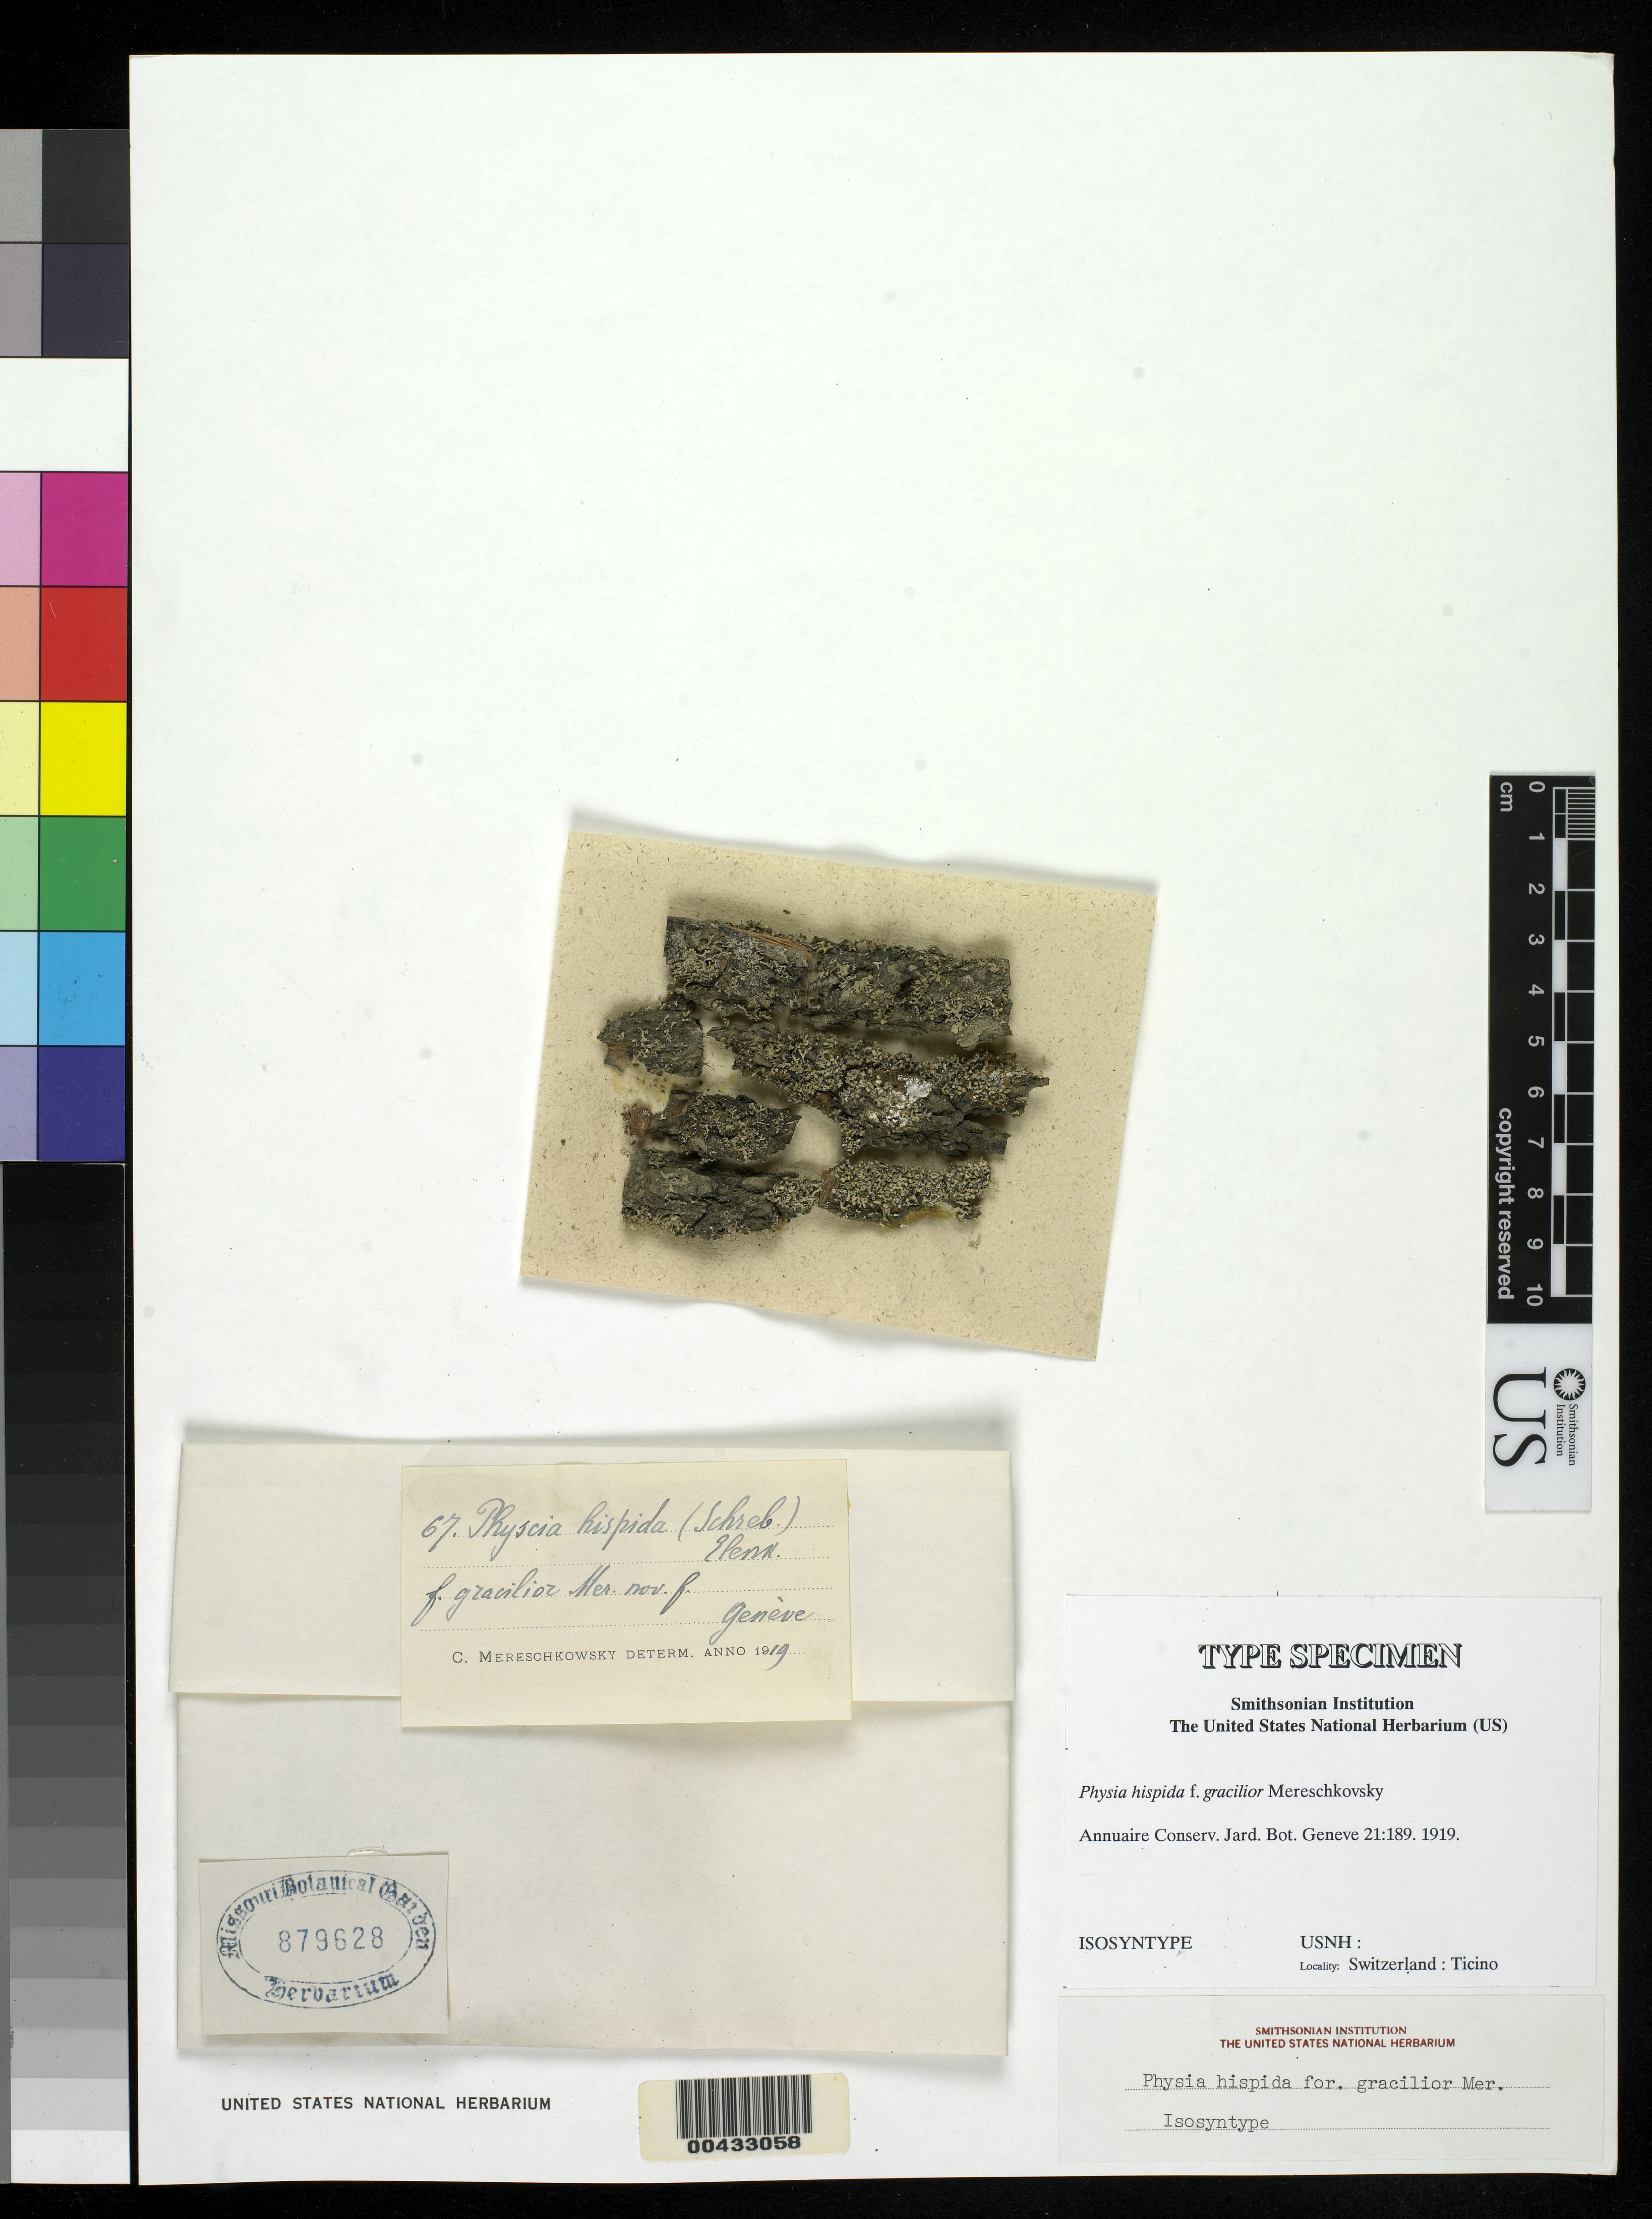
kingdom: Fungi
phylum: Ascomycota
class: Lecanoromycetes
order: Caliciales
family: Physciaceae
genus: Physcia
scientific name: Physcia hispida f. gracilior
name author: Mereschk.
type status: Isosyntype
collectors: K. S. Mereschkovsky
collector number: Lich. Ticinenses 71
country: Switzerland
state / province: Ticino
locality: Geneva, botanical garden.